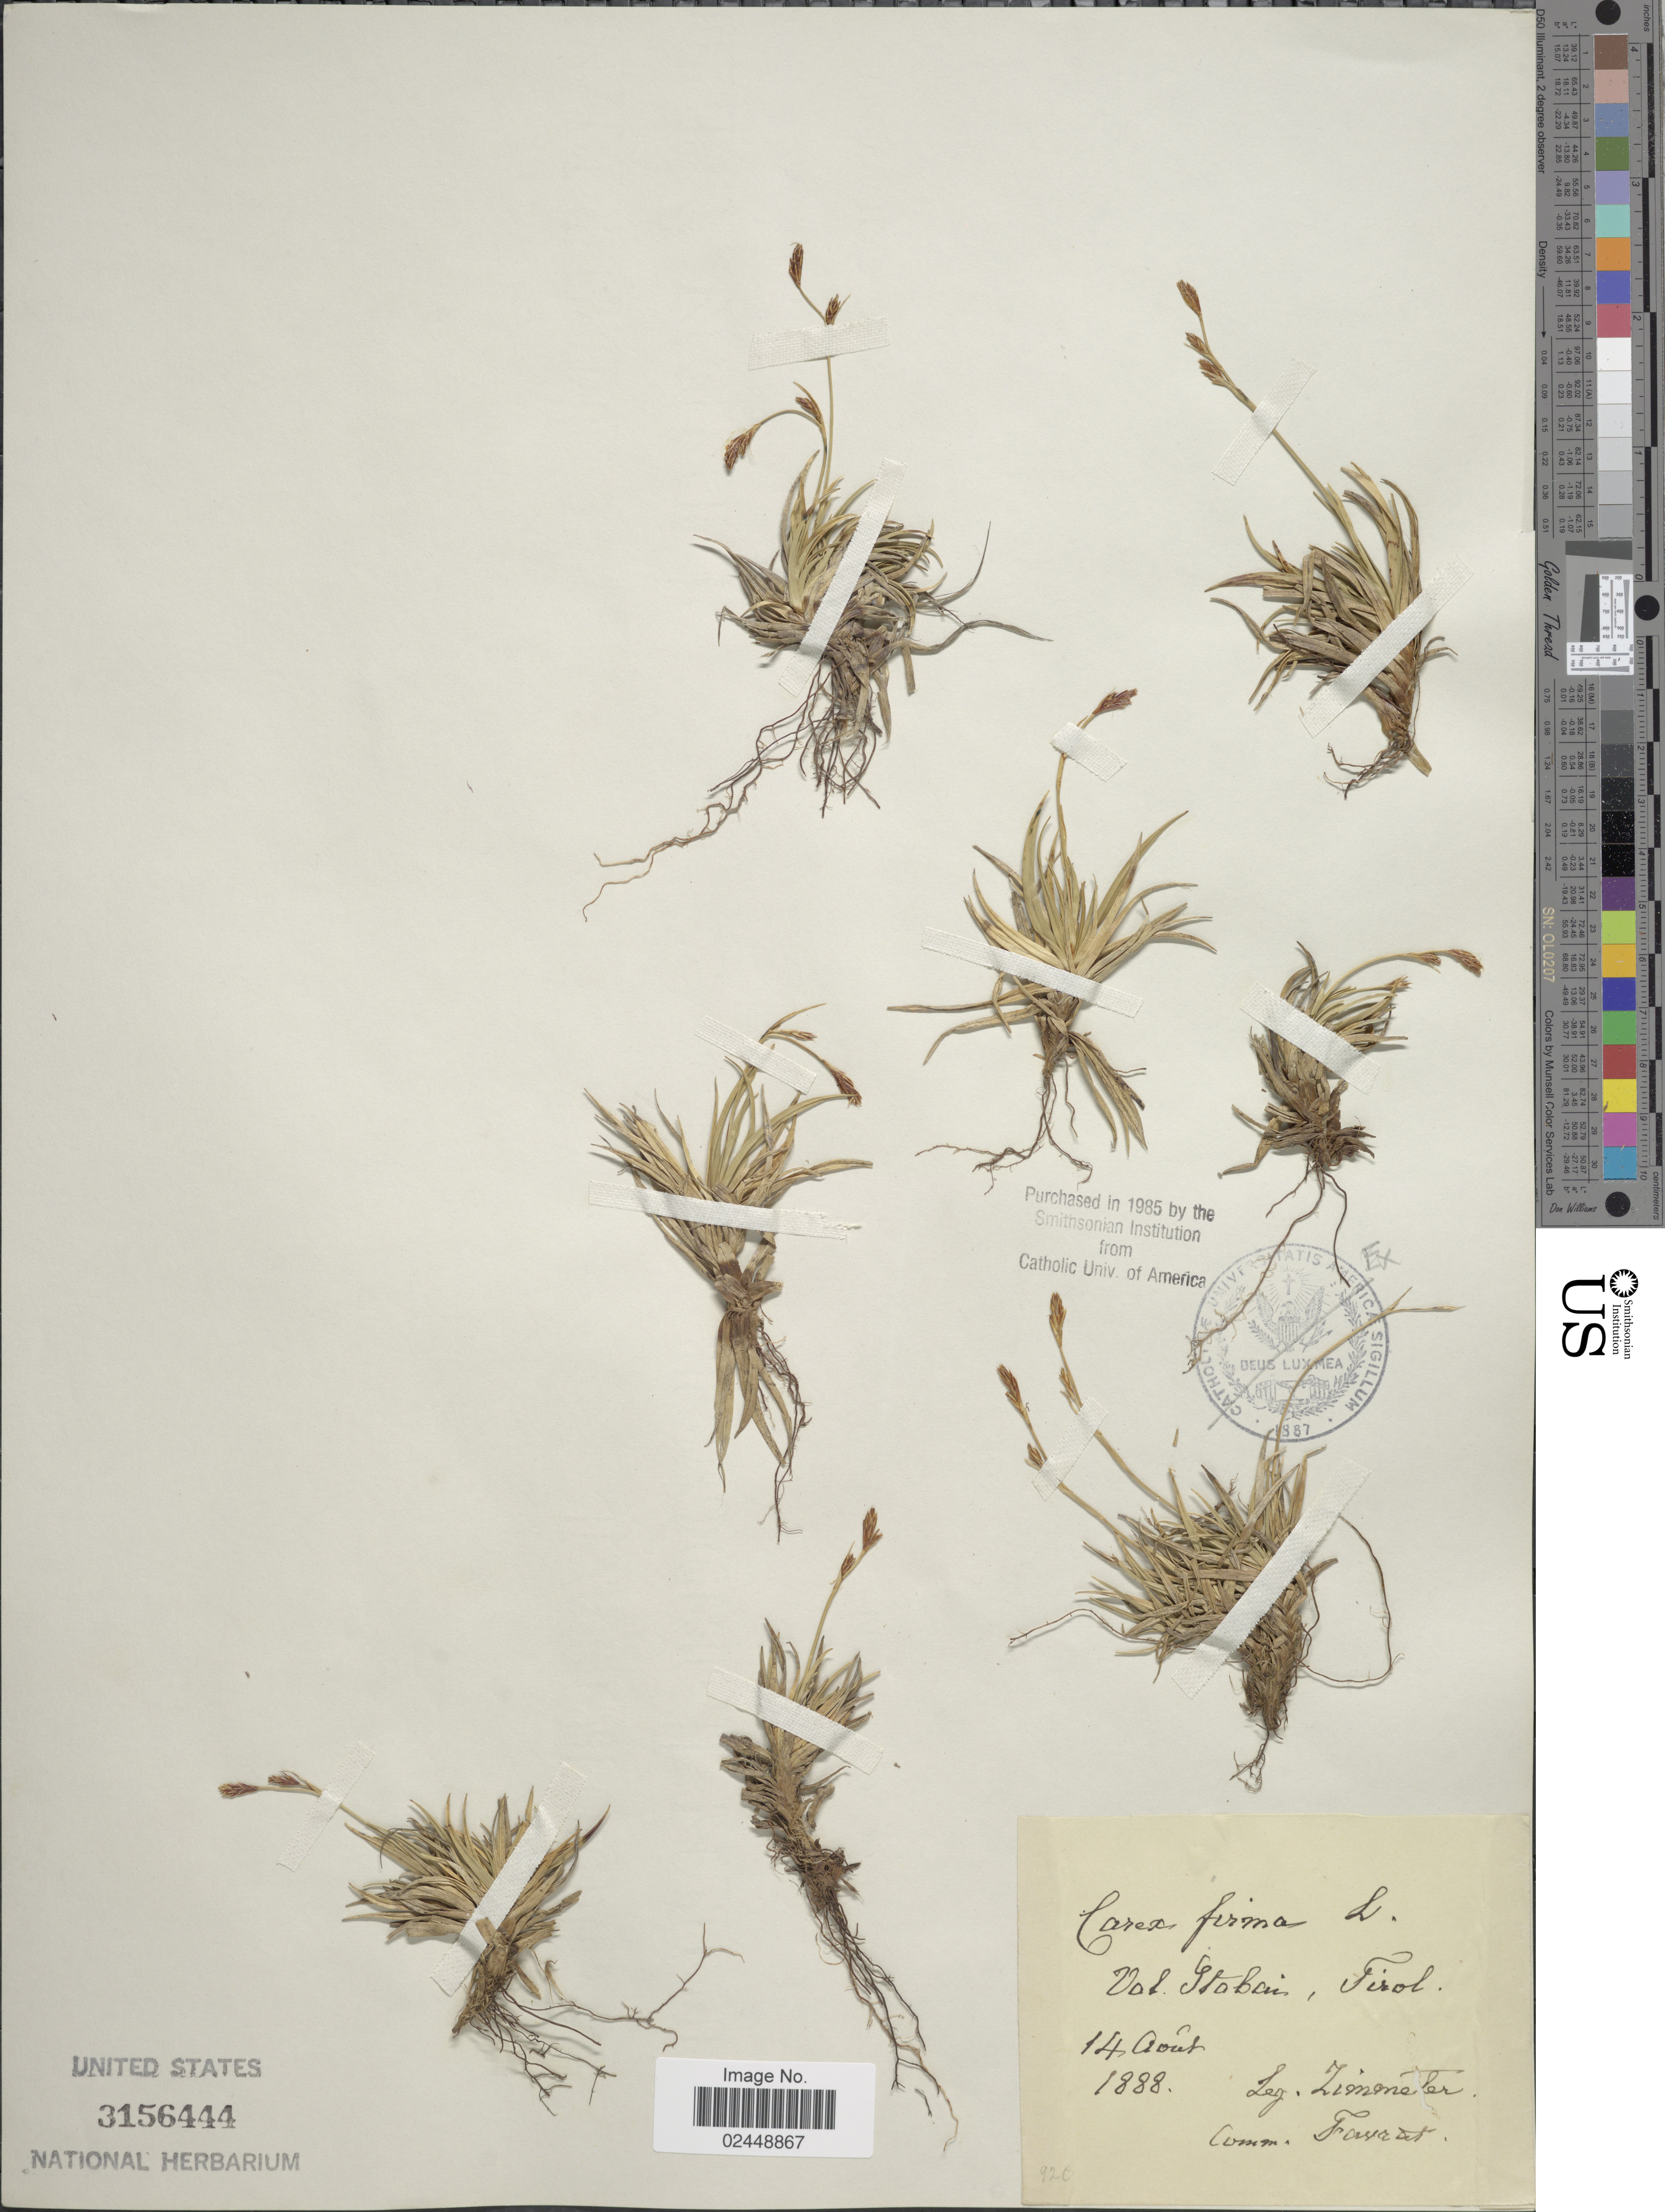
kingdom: Plantae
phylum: Tracheophyta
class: Liliopsida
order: Poales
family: Cyperaceae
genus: Carex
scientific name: Carex firma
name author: Host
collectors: A. Zimmeter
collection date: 1888-08-14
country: Austria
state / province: Tirol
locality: Val. Stubai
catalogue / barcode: US 3156444